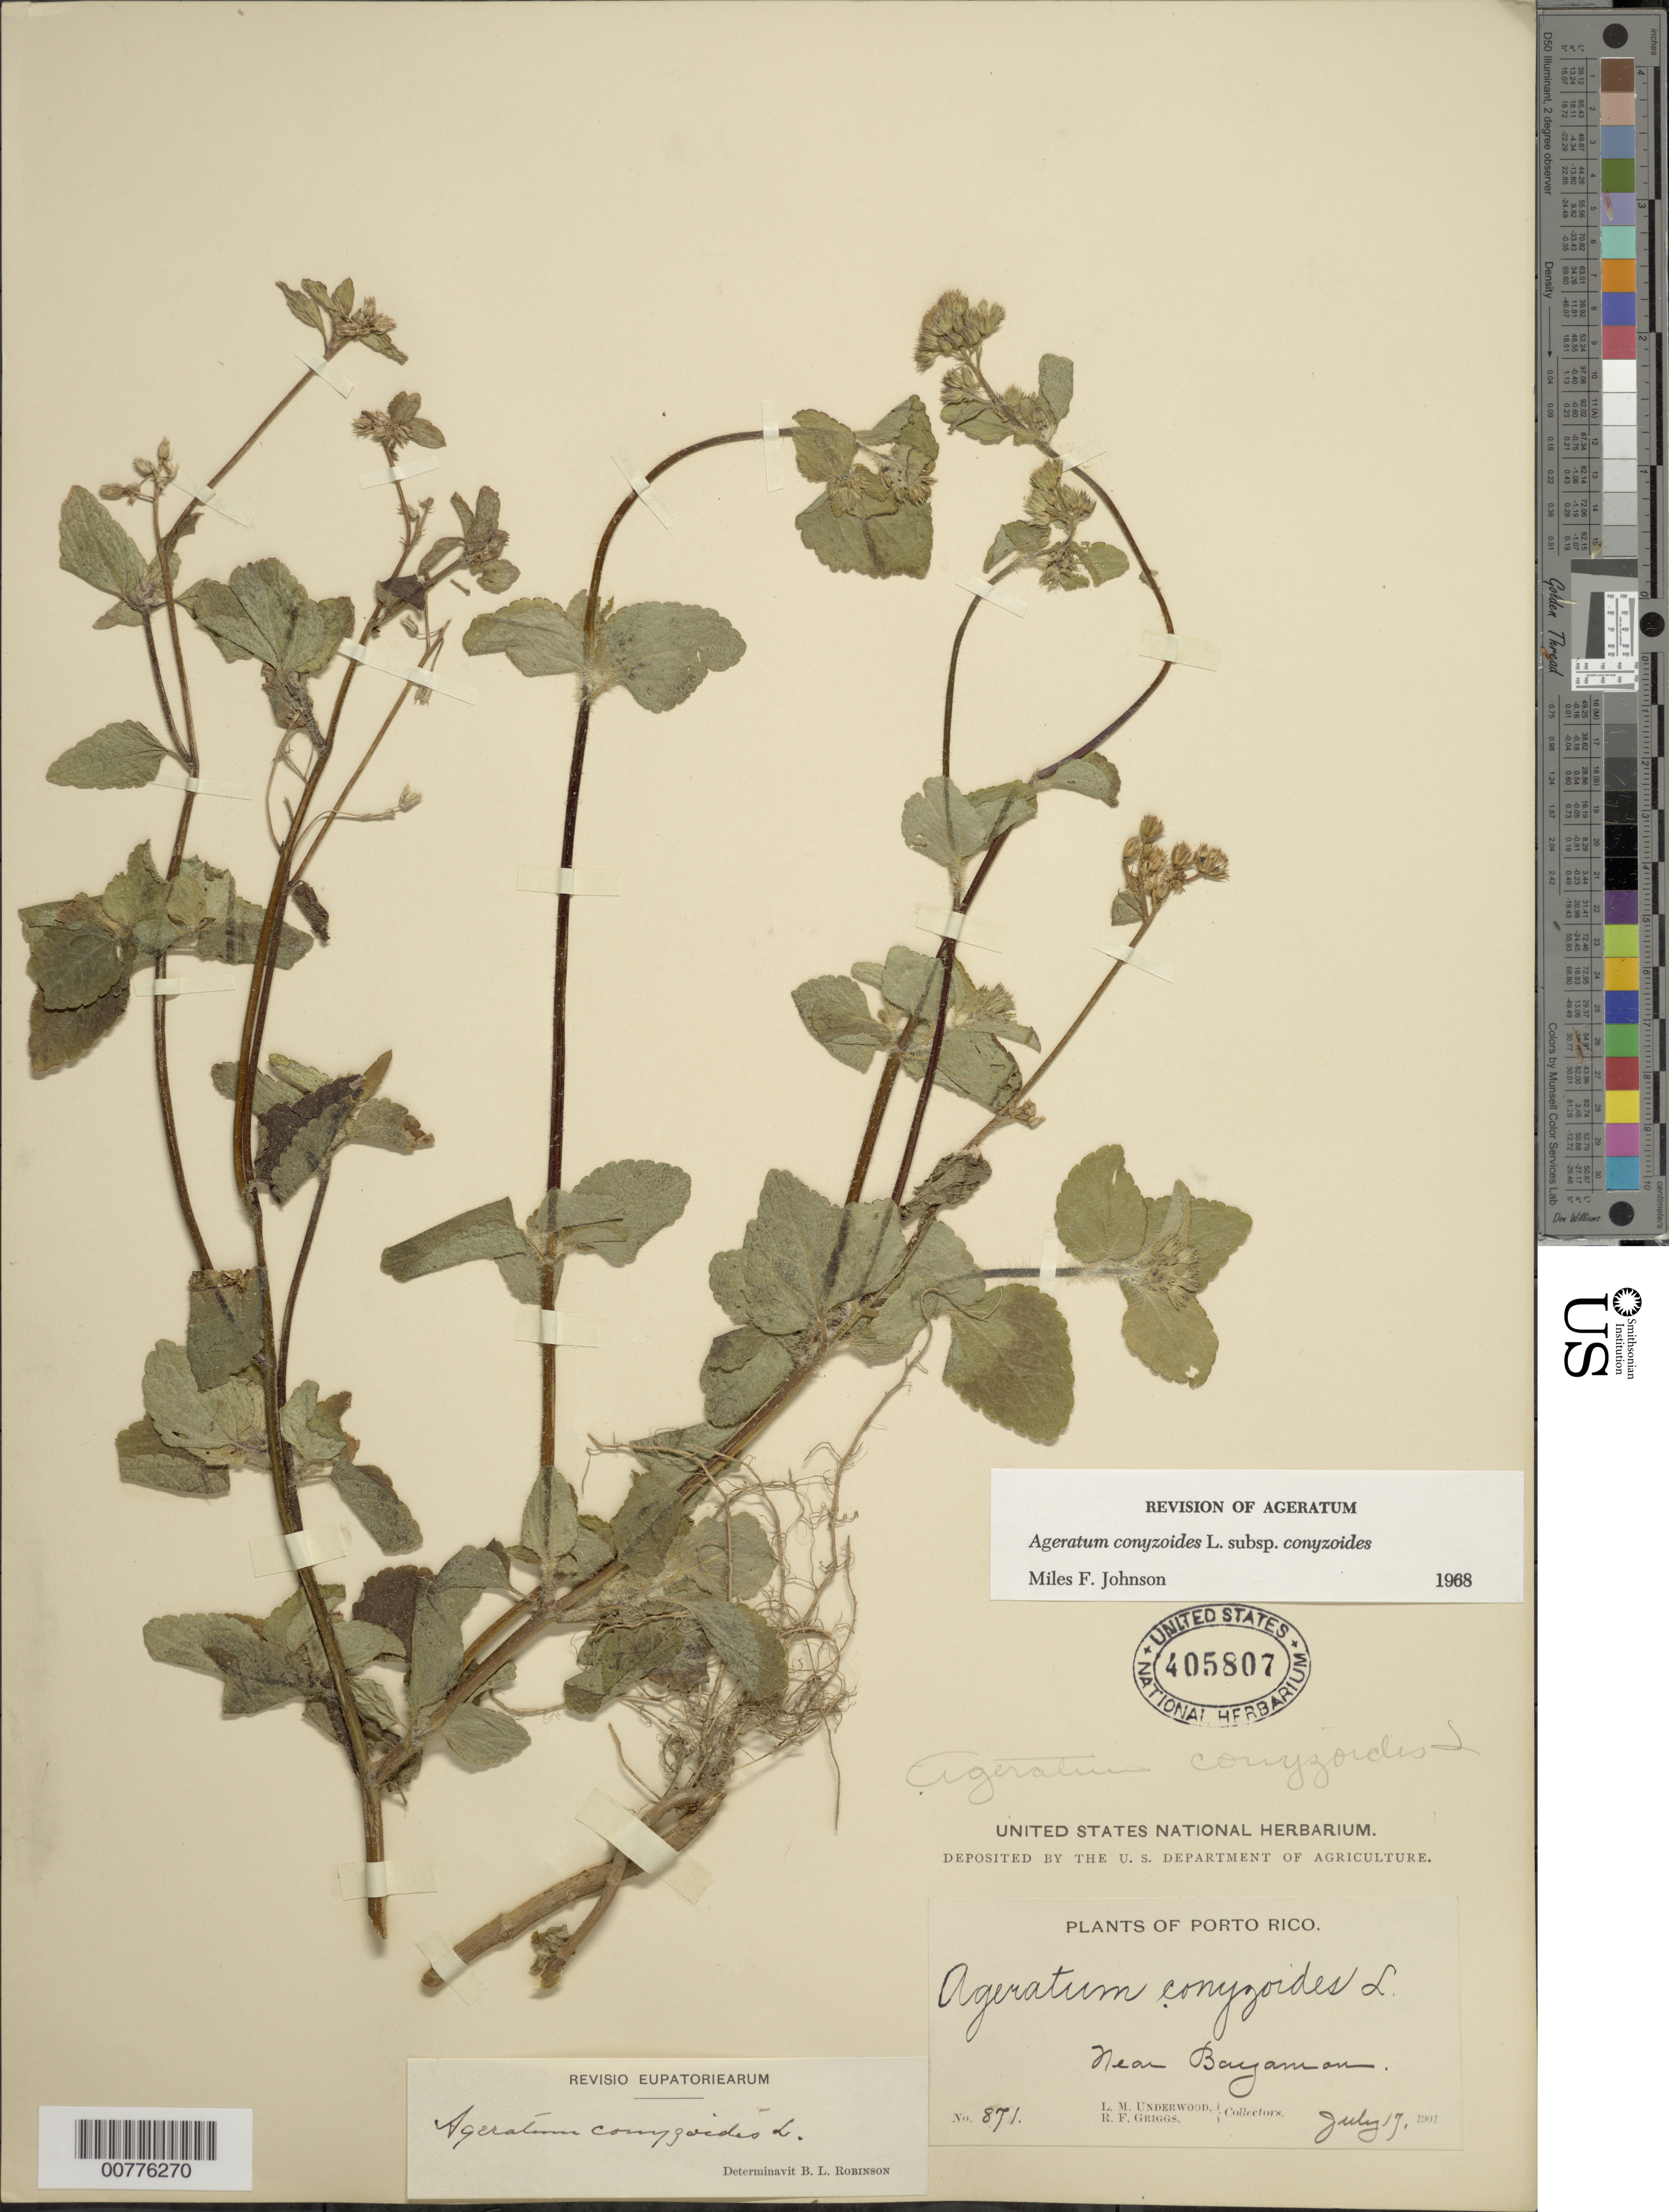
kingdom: Plantae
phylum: Tracheophyta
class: Magnoliopsida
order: Asterales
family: Asteraceae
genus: Ageratum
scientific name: Ageratum conyzoides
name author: L.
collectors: L. M. Underwood & R. F. Griggs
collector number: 871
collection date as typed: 17 Jul 1901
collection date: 1901-07-17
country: Puerto Rico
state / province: Bayamón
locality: Near Bayamon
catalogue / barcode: US 405807